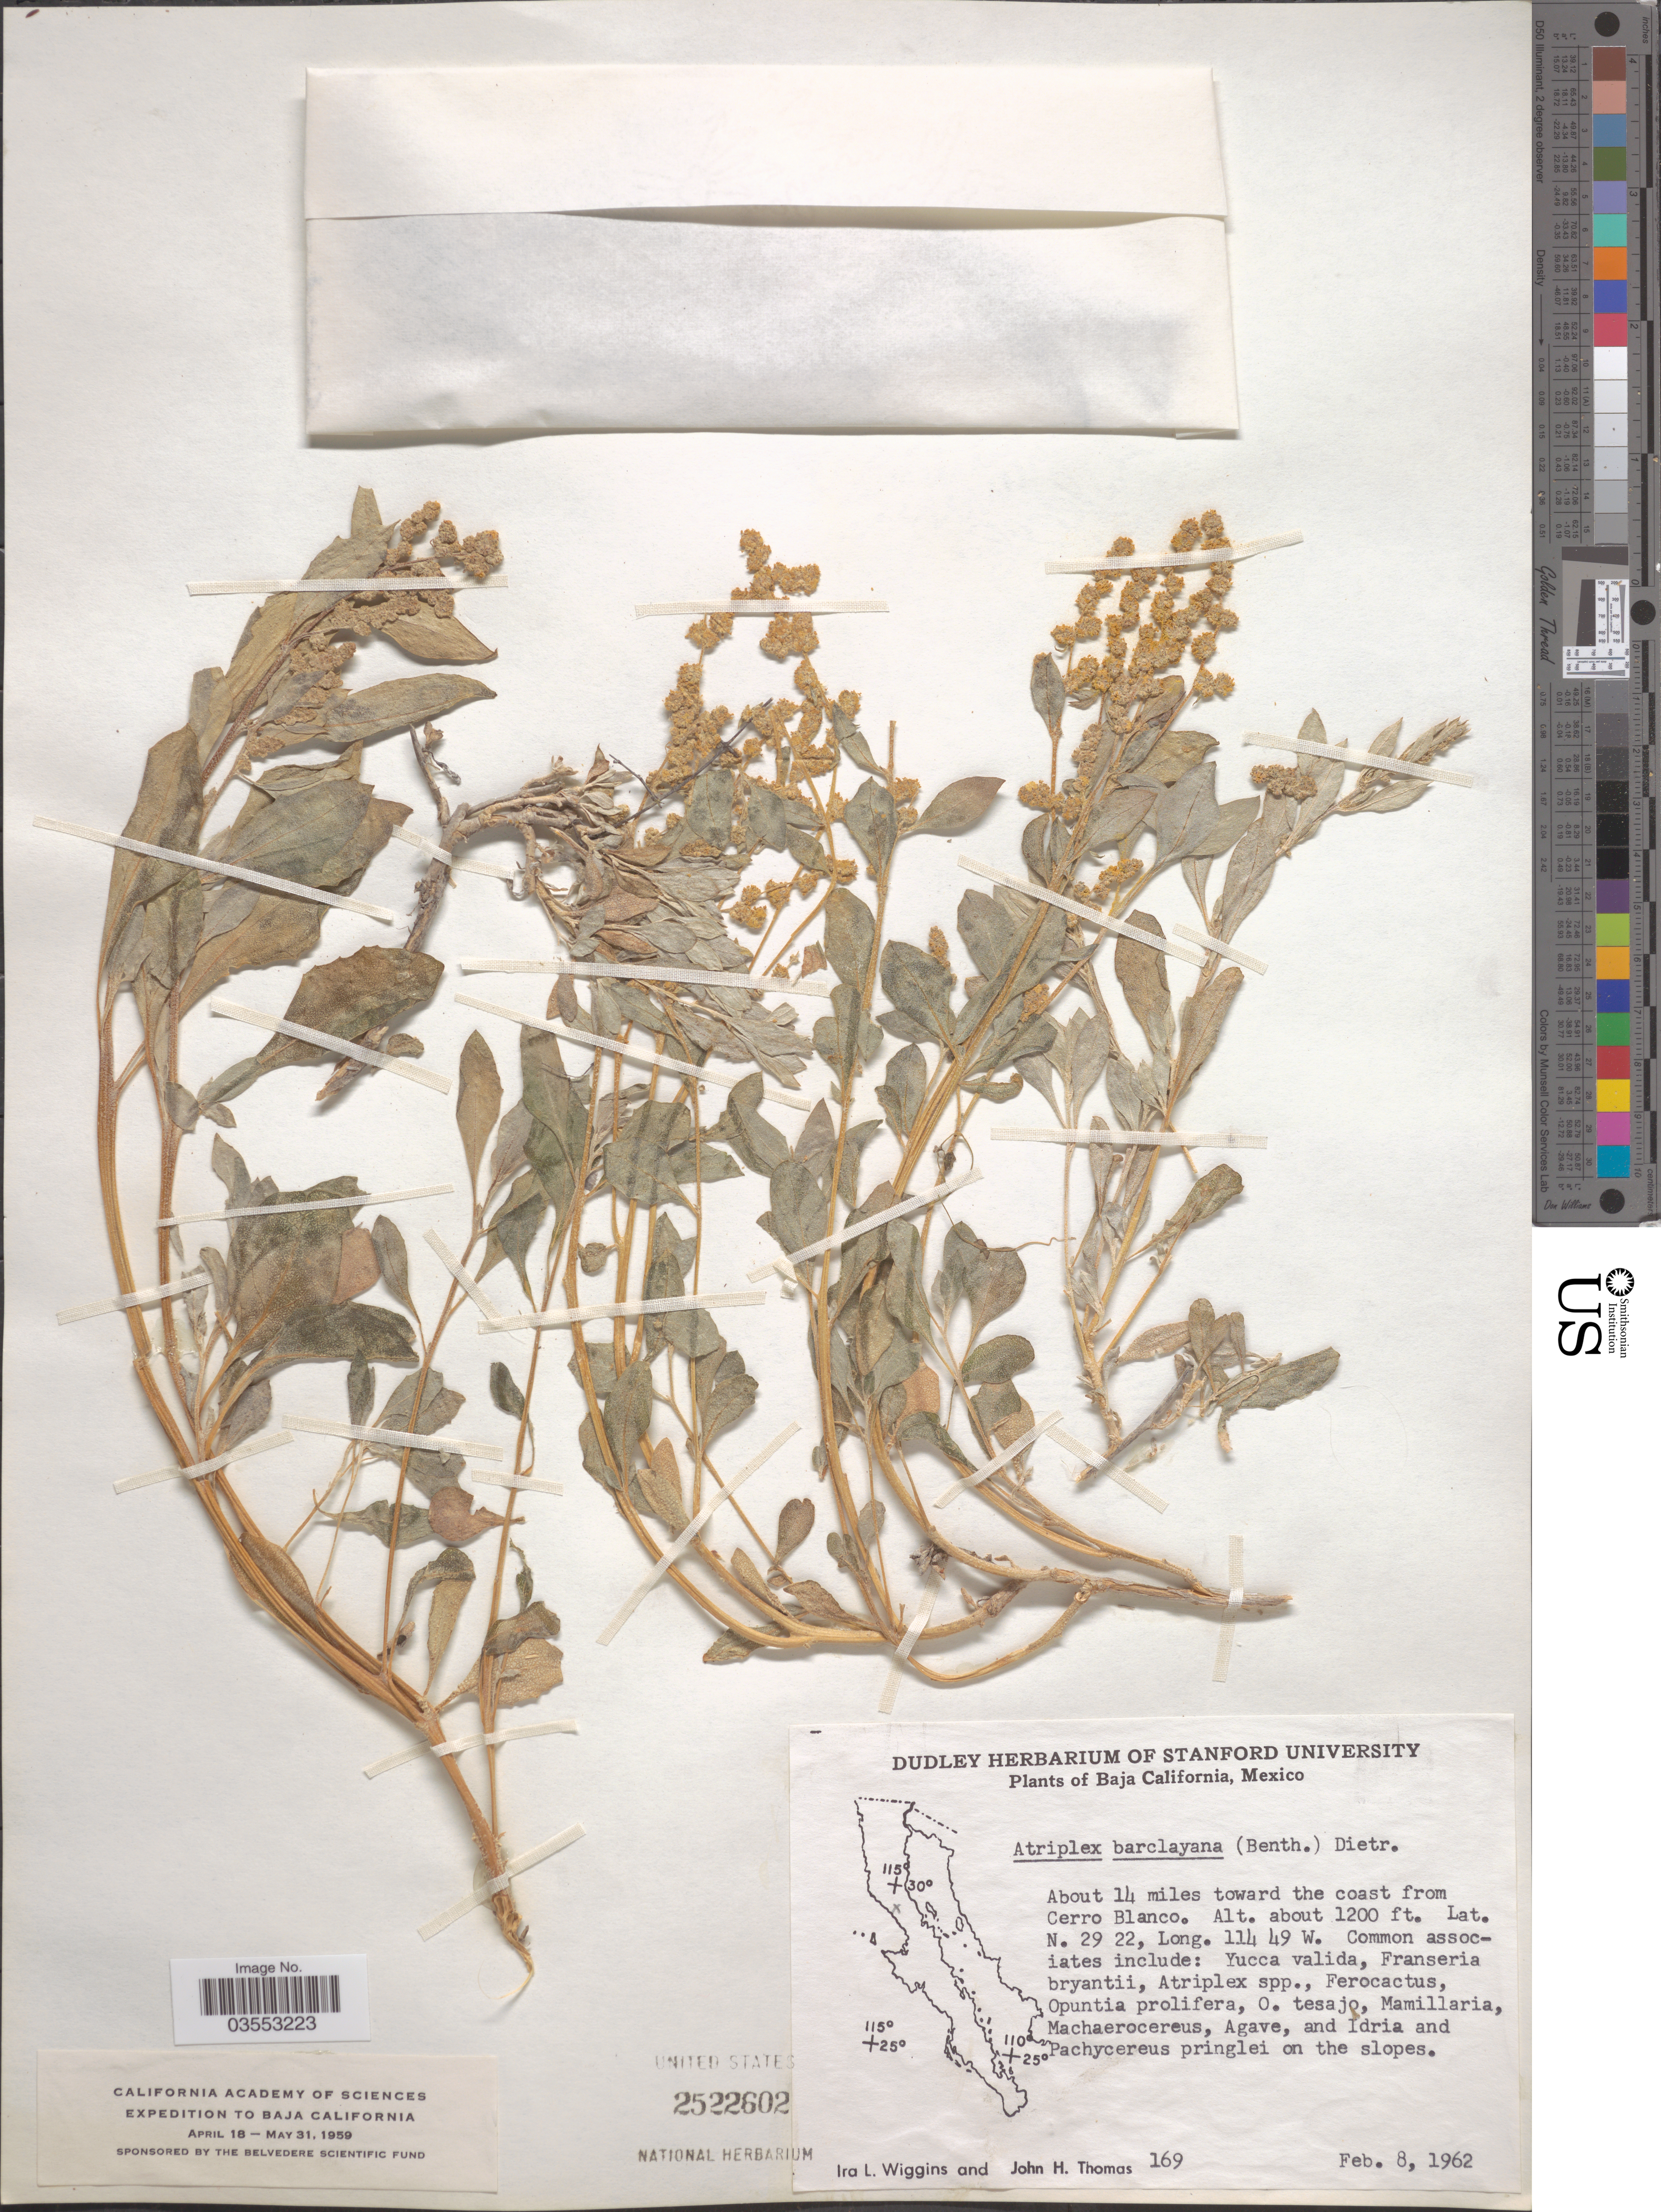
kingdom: Plantae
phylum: Tracheophyta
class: Magnoliopsida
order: Caryophyllales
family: Amaranthaceae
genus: Atriplex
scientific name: Atriplex barclayana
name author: (Benth.) D. Dietr.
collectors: I. L. Wiggins & J. H. Thomas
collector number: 169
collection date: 1962-02-08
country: Mexico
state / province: Baja California Norte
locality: About 14 miles toward the coast from Cerro Blanco.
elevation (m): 366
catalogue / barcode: US 2522602